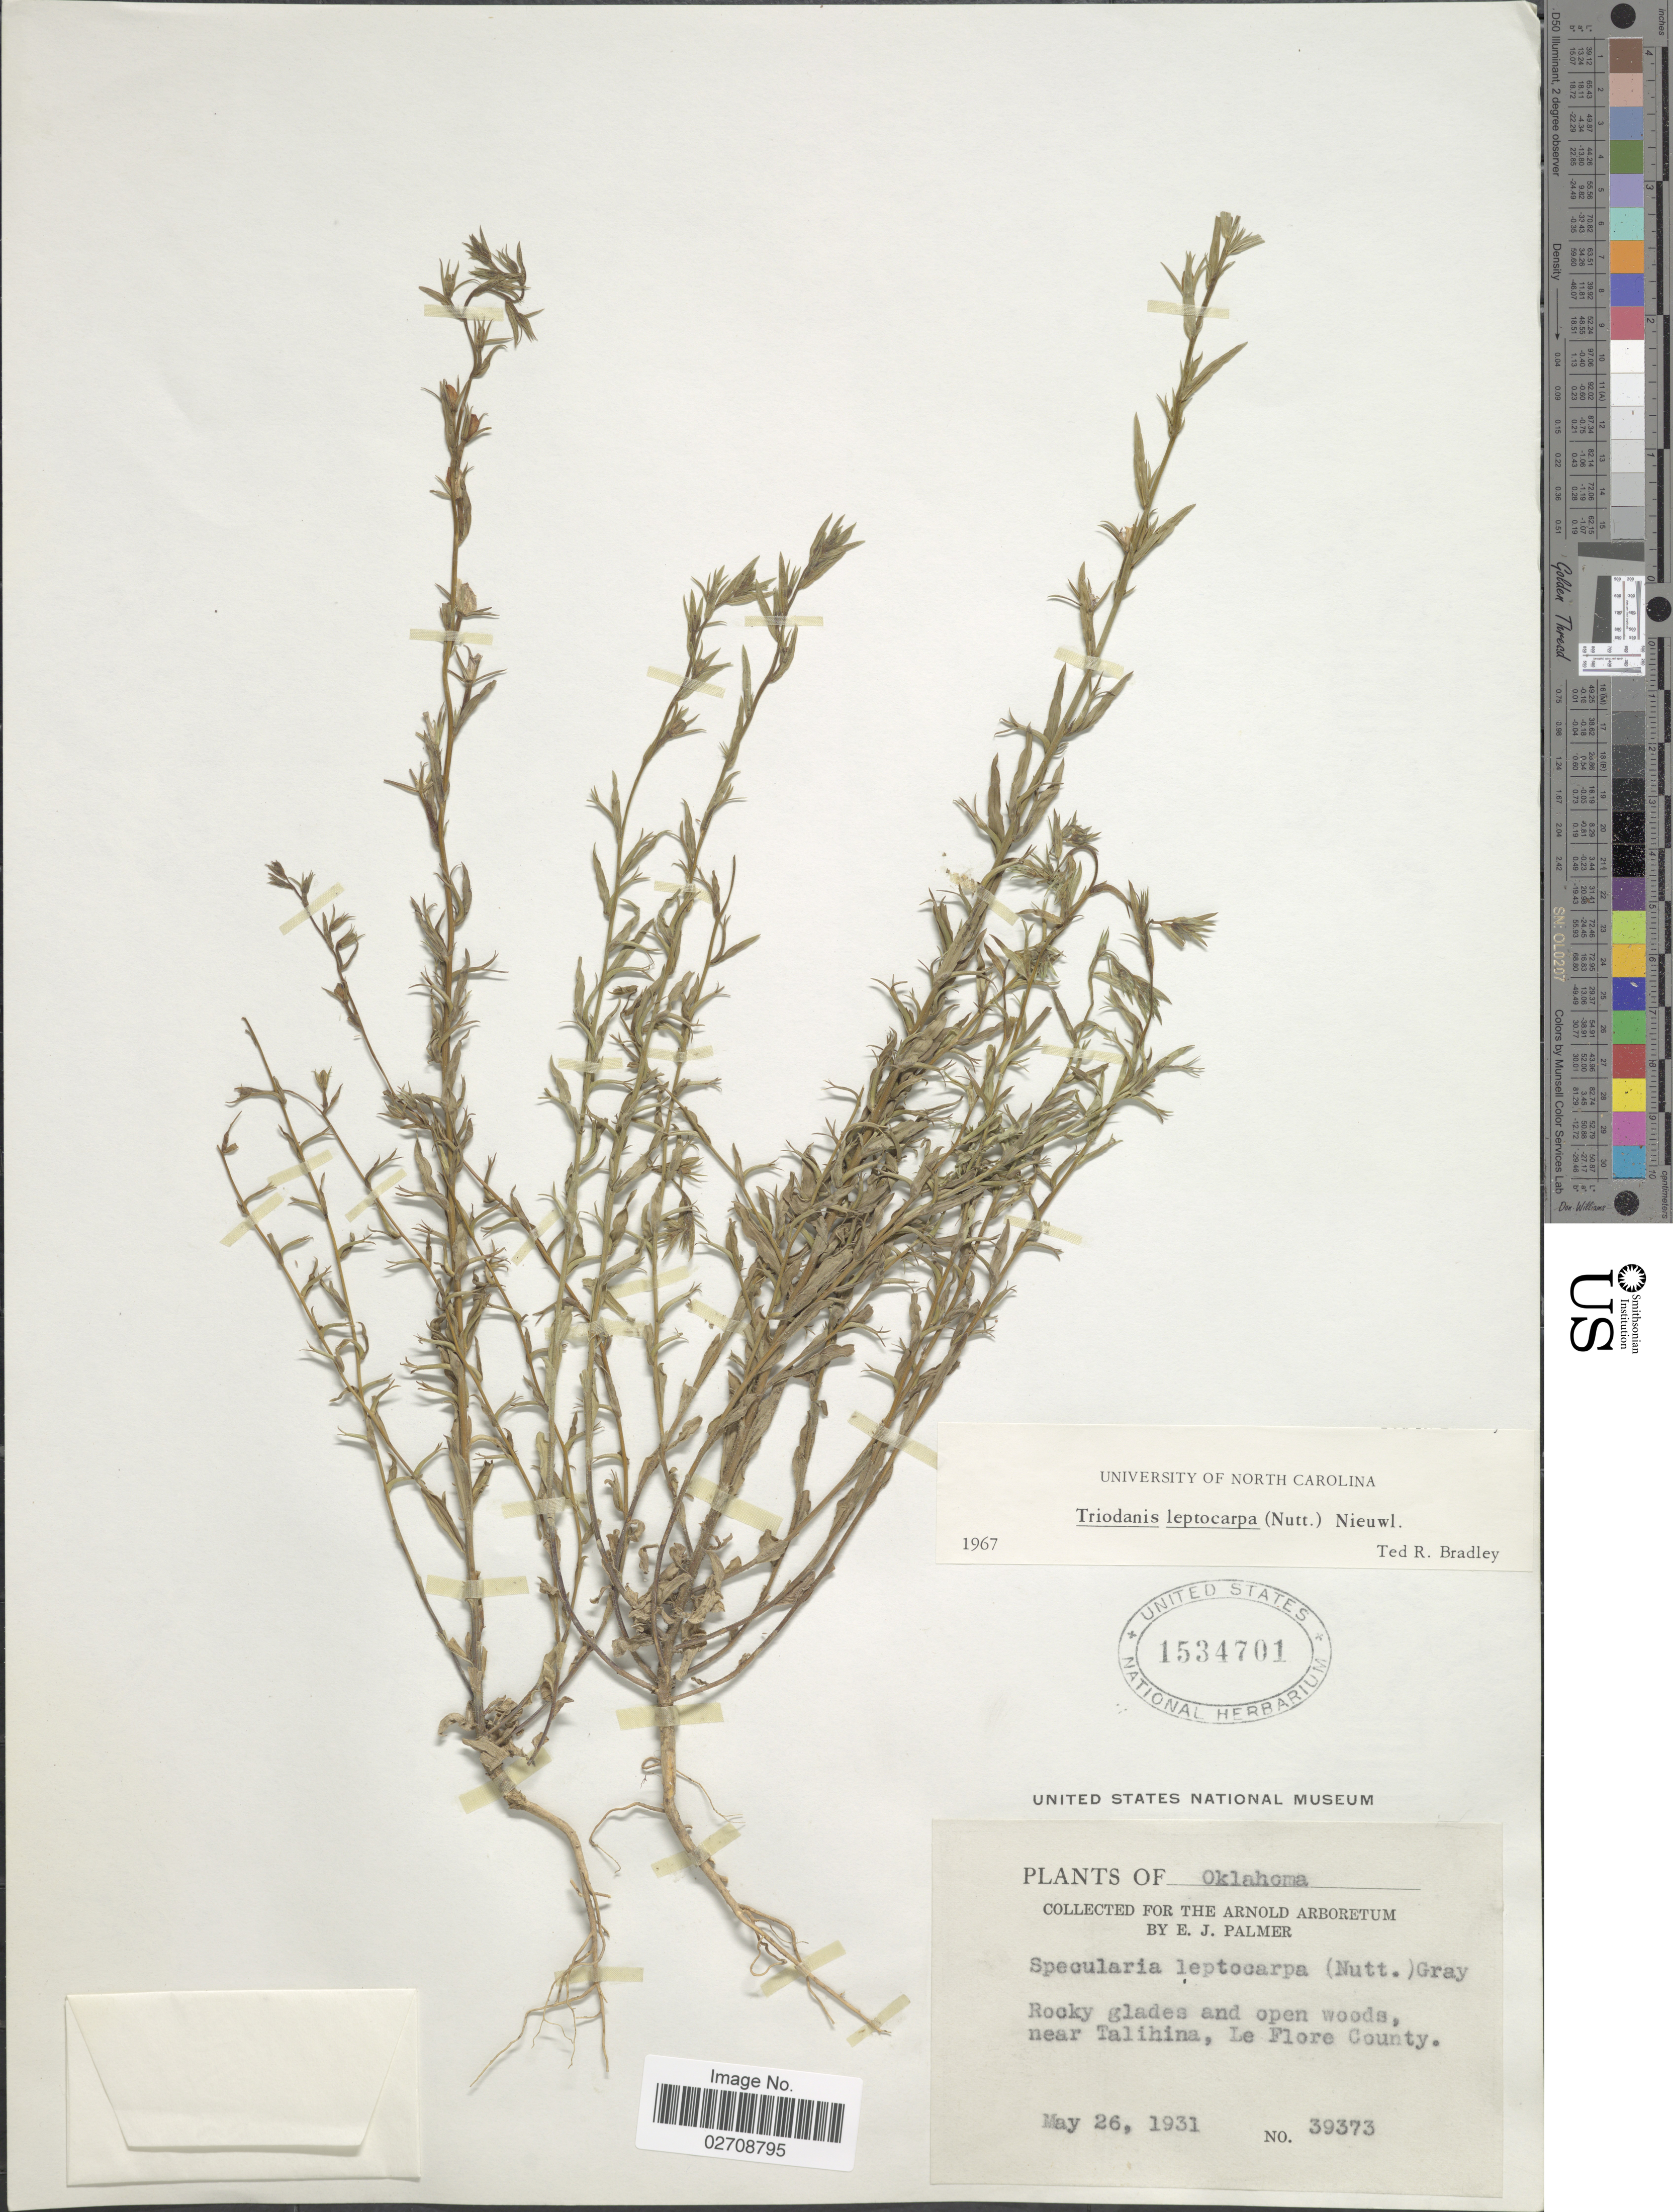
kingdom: Plantae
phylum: Tracheophyta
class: Magnoliopsida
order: Asterales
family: Campanulaceae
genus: Triodanis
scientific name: Triodanis leptocarpa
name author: Nieuwl.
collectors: E. J. Palmer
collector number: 39373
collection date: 1931-05-26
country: United States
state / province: Oklahoma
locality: Rocky glades and open woods, near Talihina, Le Flore County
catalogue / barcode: US 1534701